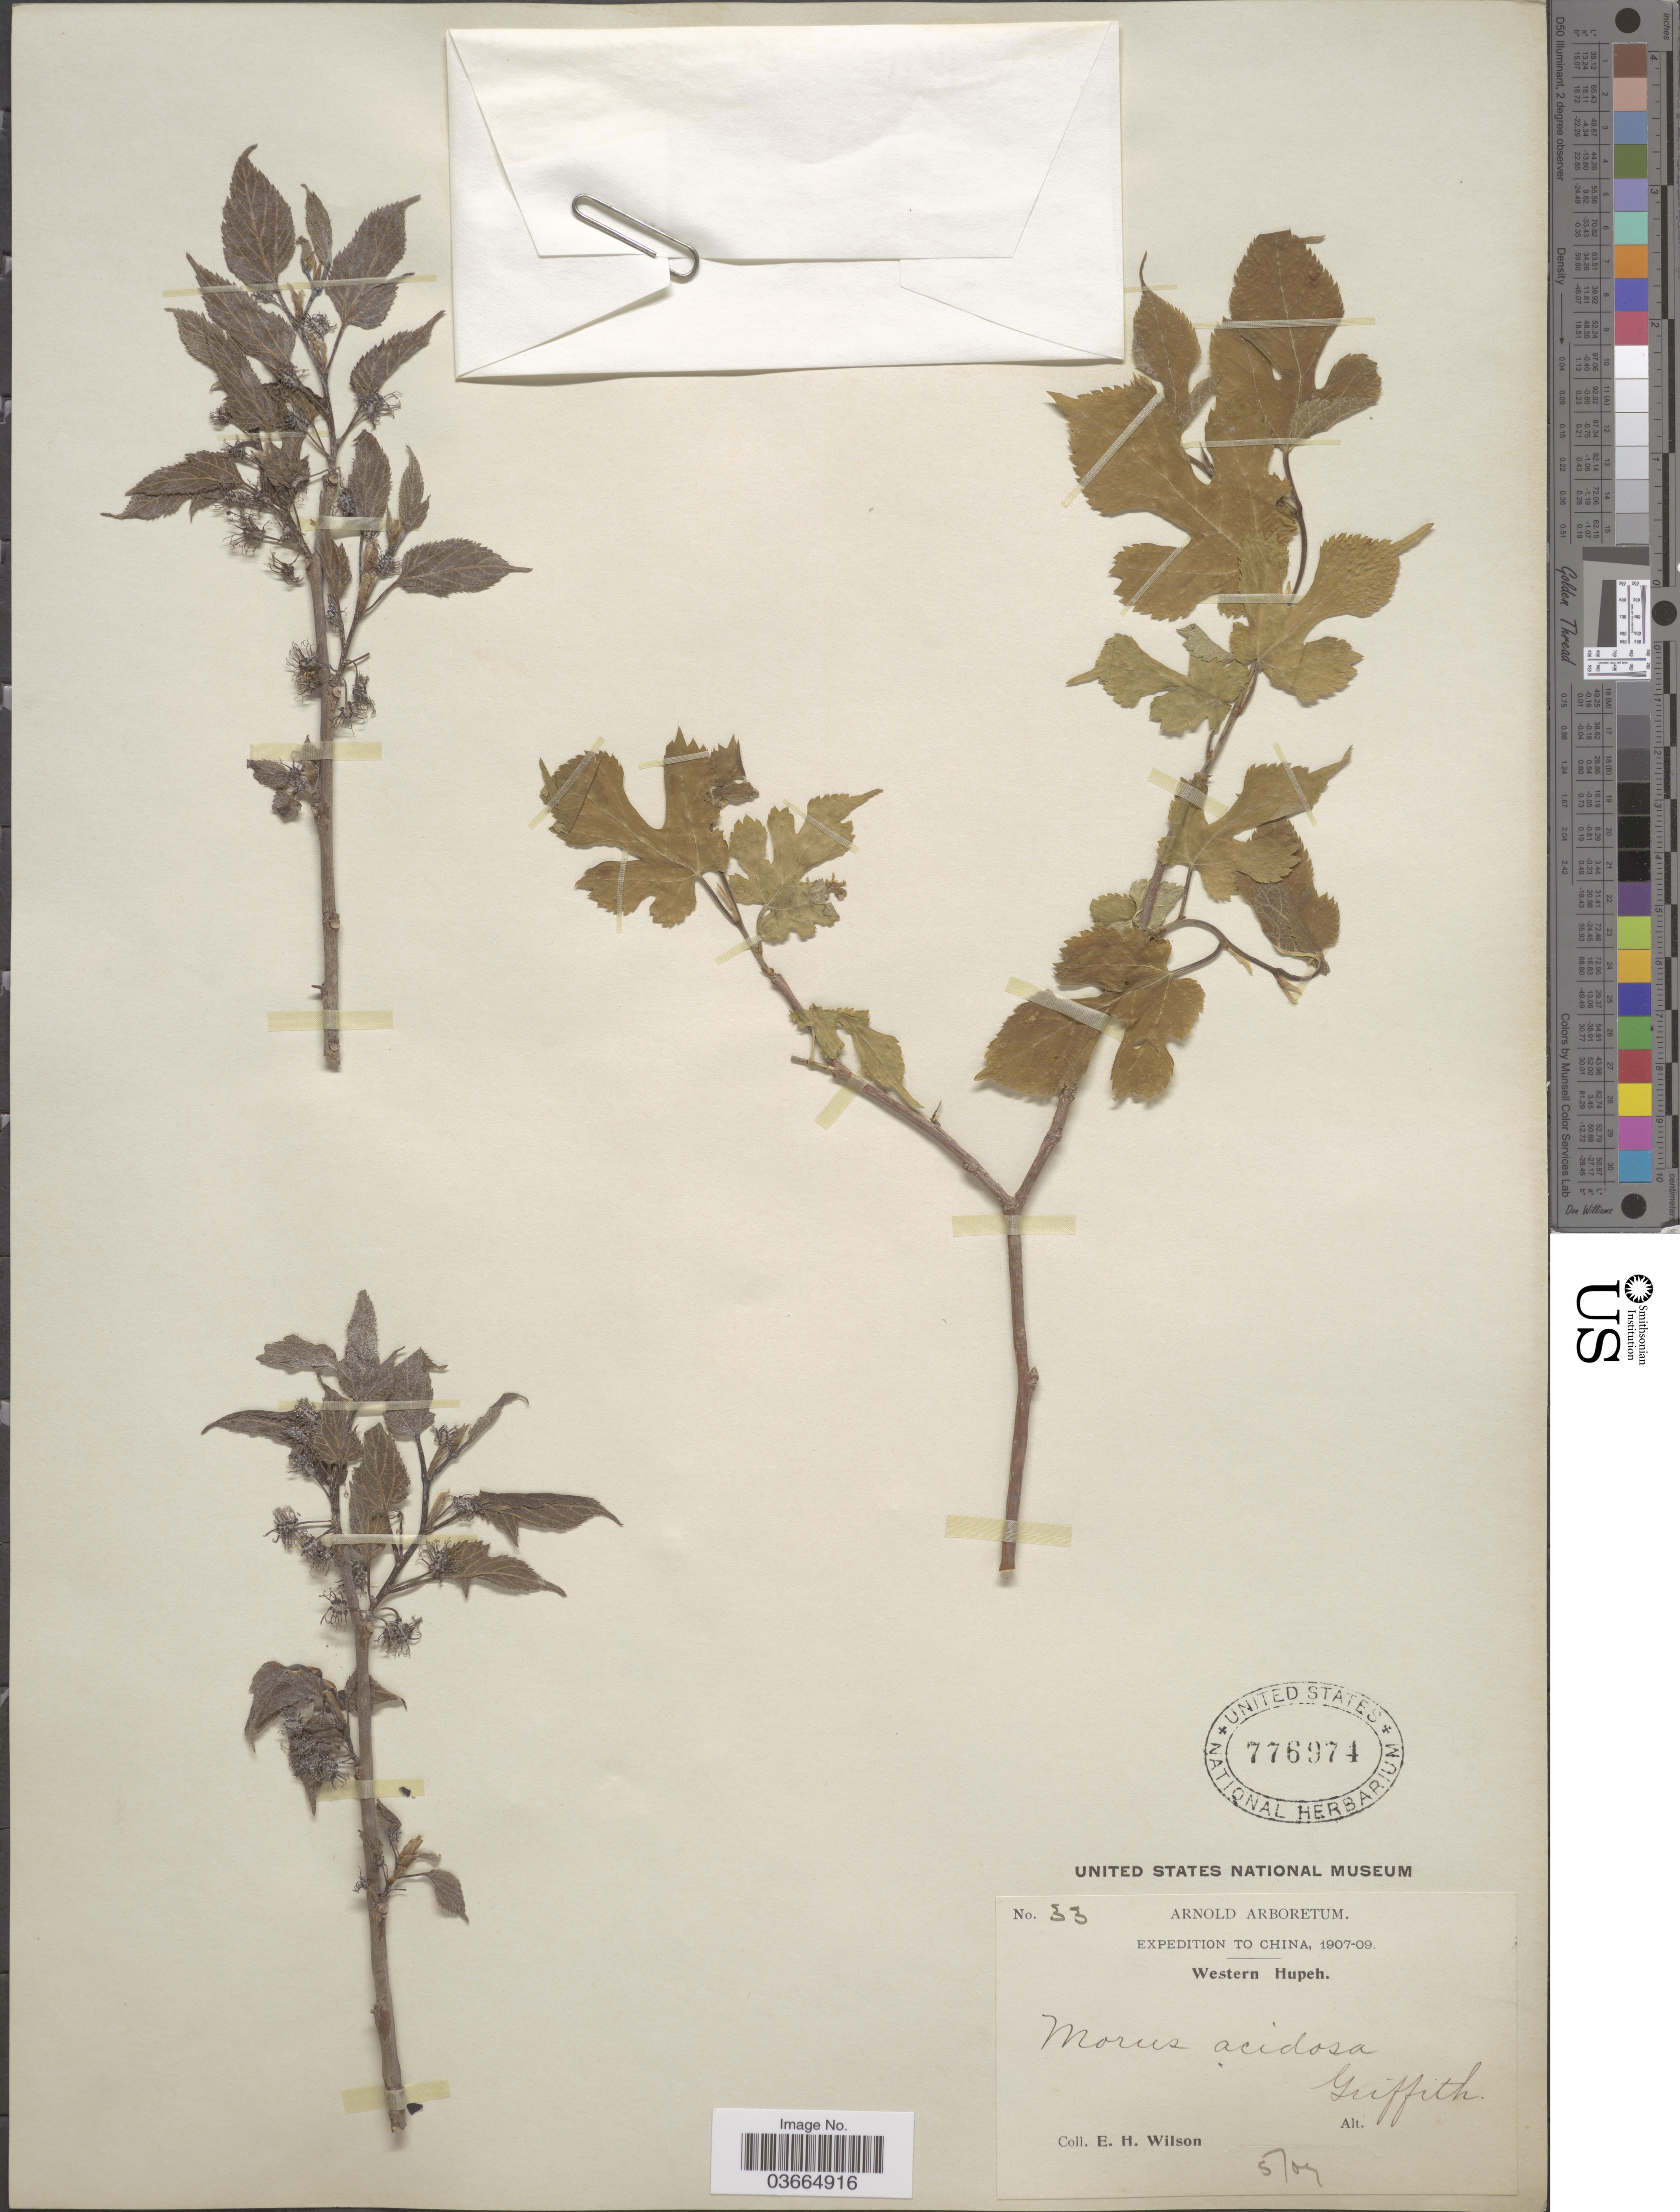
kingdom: Plantae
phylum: Tracheophyta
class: Magnoliopsida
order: Rosales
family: Moraceae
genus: Morus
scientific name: Morus acidosa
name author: Griff.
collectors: E. Wilson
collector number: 33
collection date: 1907-05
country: China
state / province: Hubei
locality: Western Hupeh.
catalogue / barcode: US 776974